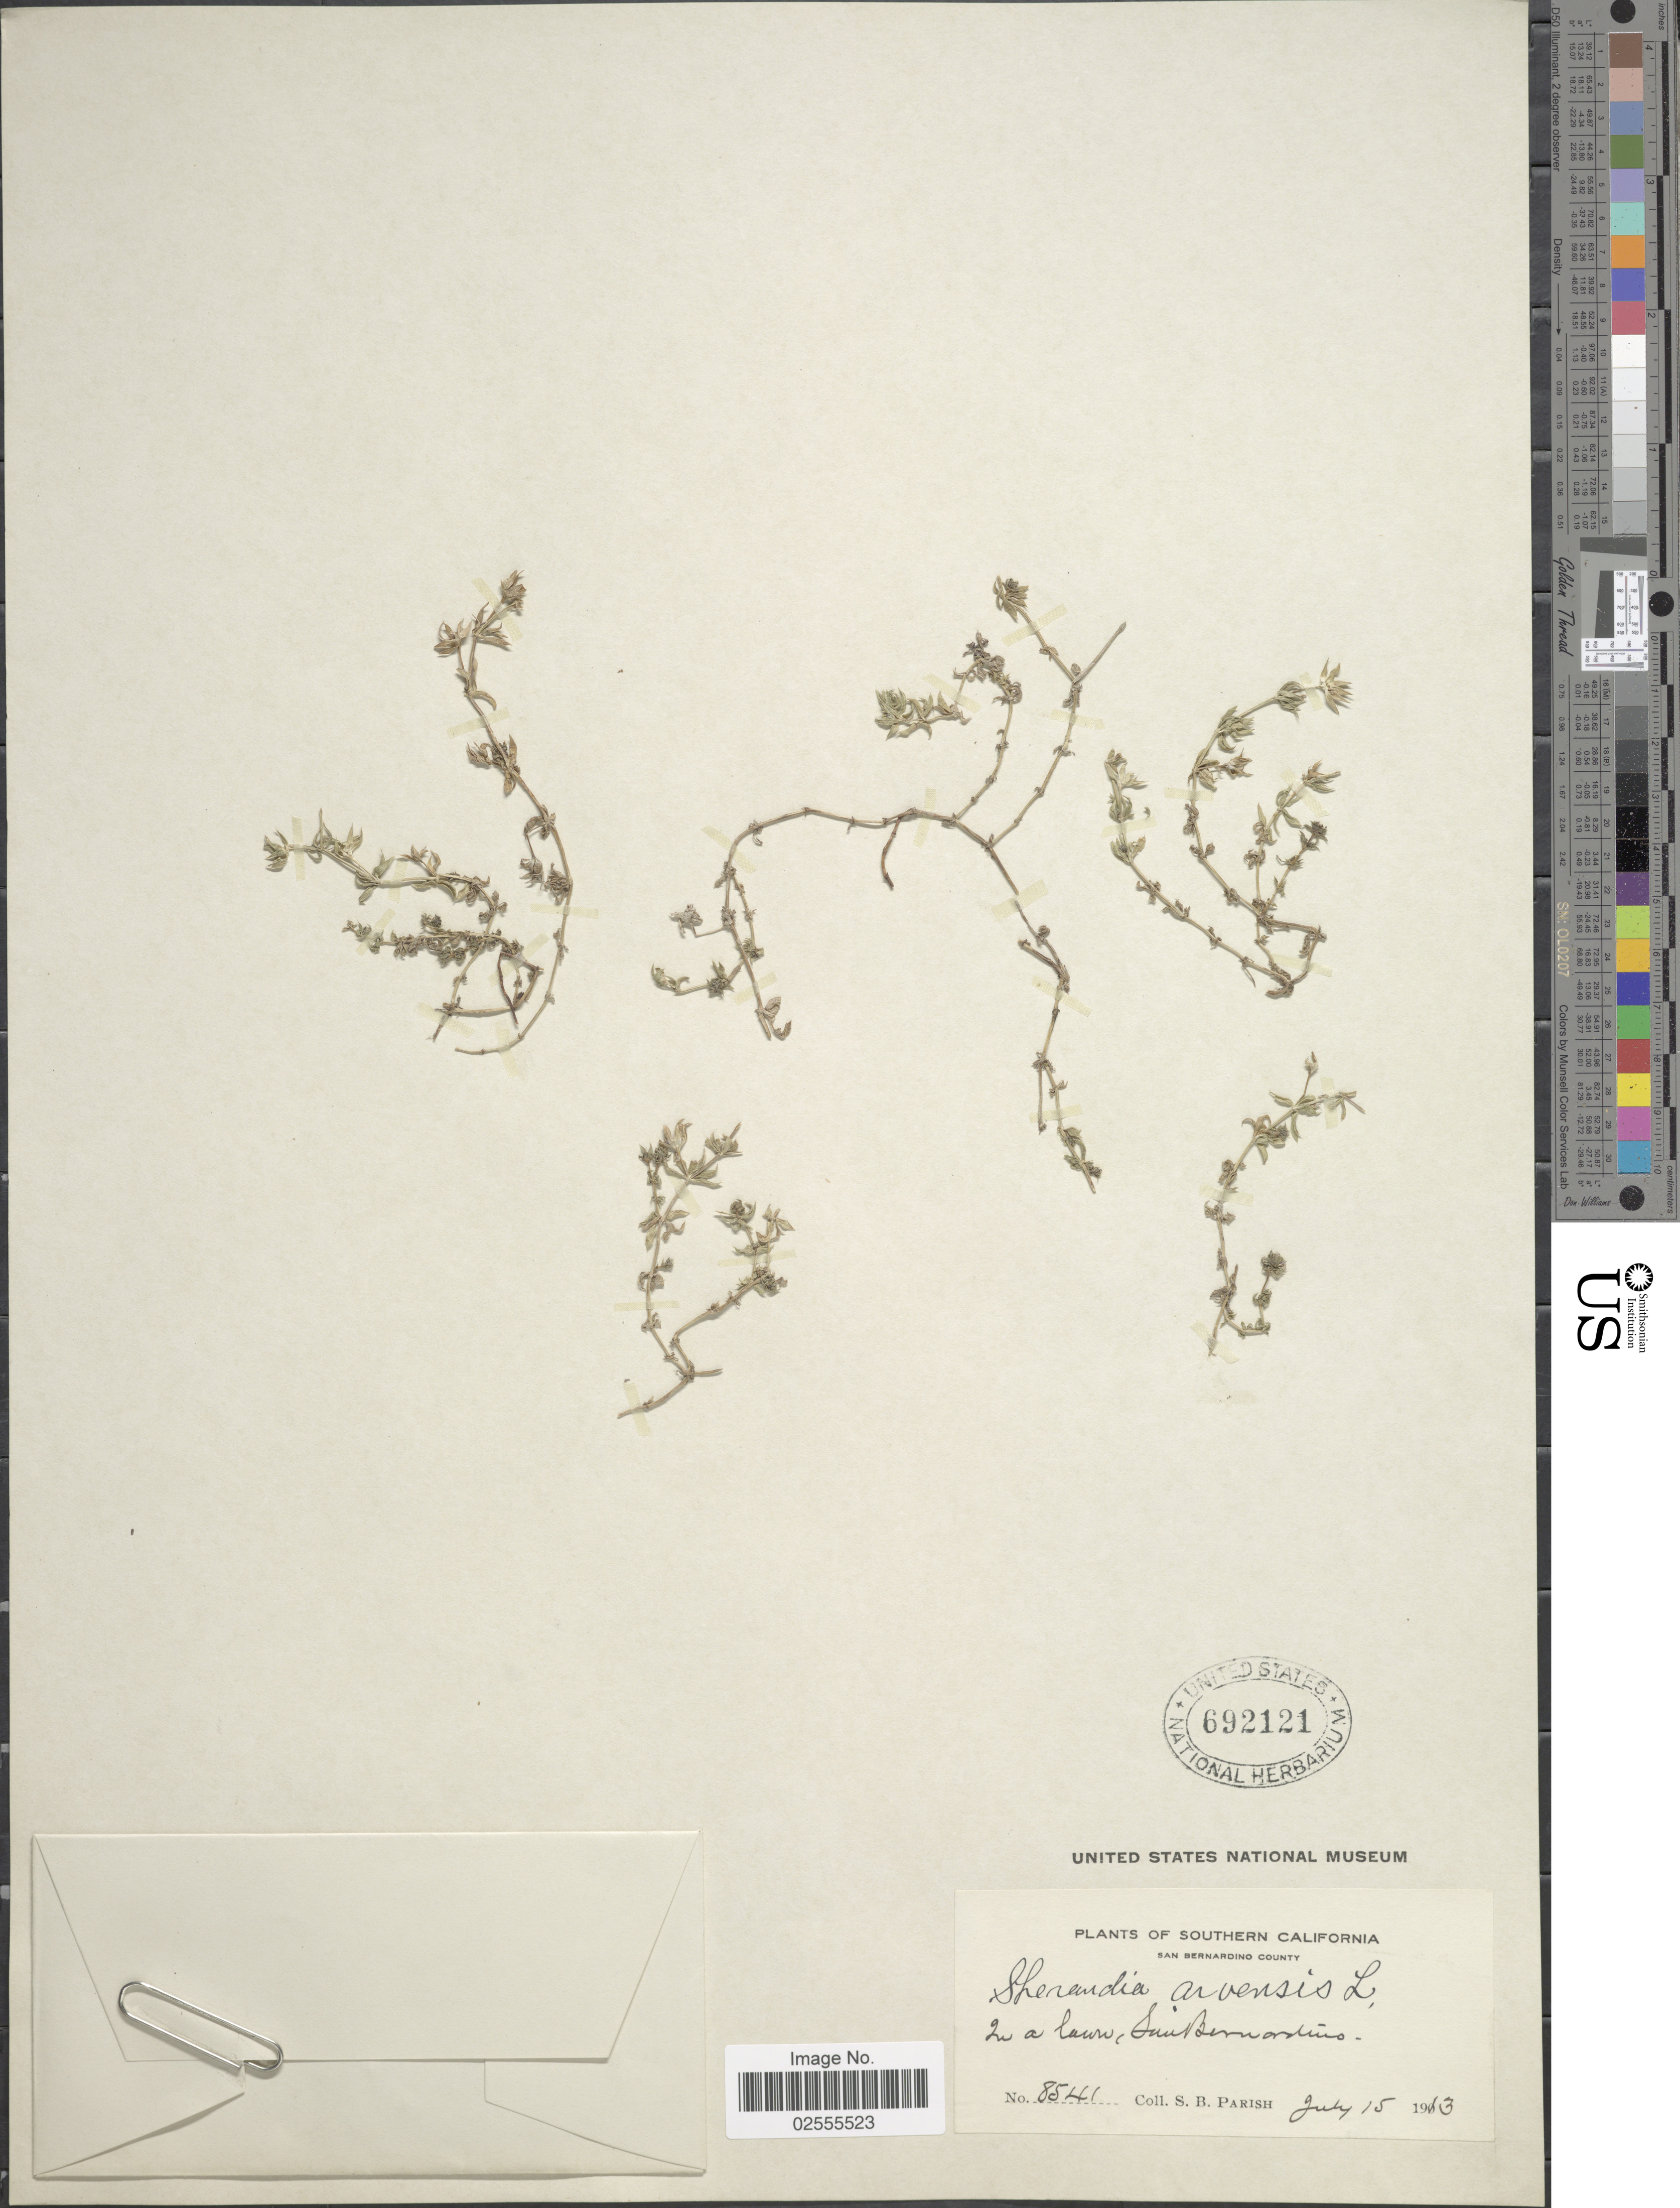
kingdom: Plantae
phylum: Tracheophyta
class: Magnoliopsida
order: Gentianales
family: Rubiaceae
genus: Sherardia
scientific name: Sherardia arvensis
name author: L.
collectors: S. B. Parish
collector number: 851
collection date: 1913-07-15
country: United States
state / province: California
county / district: San Bernardino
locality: Southern California, San Bernardino County, in a lawn, San Bernardino.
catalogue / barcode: US 692121